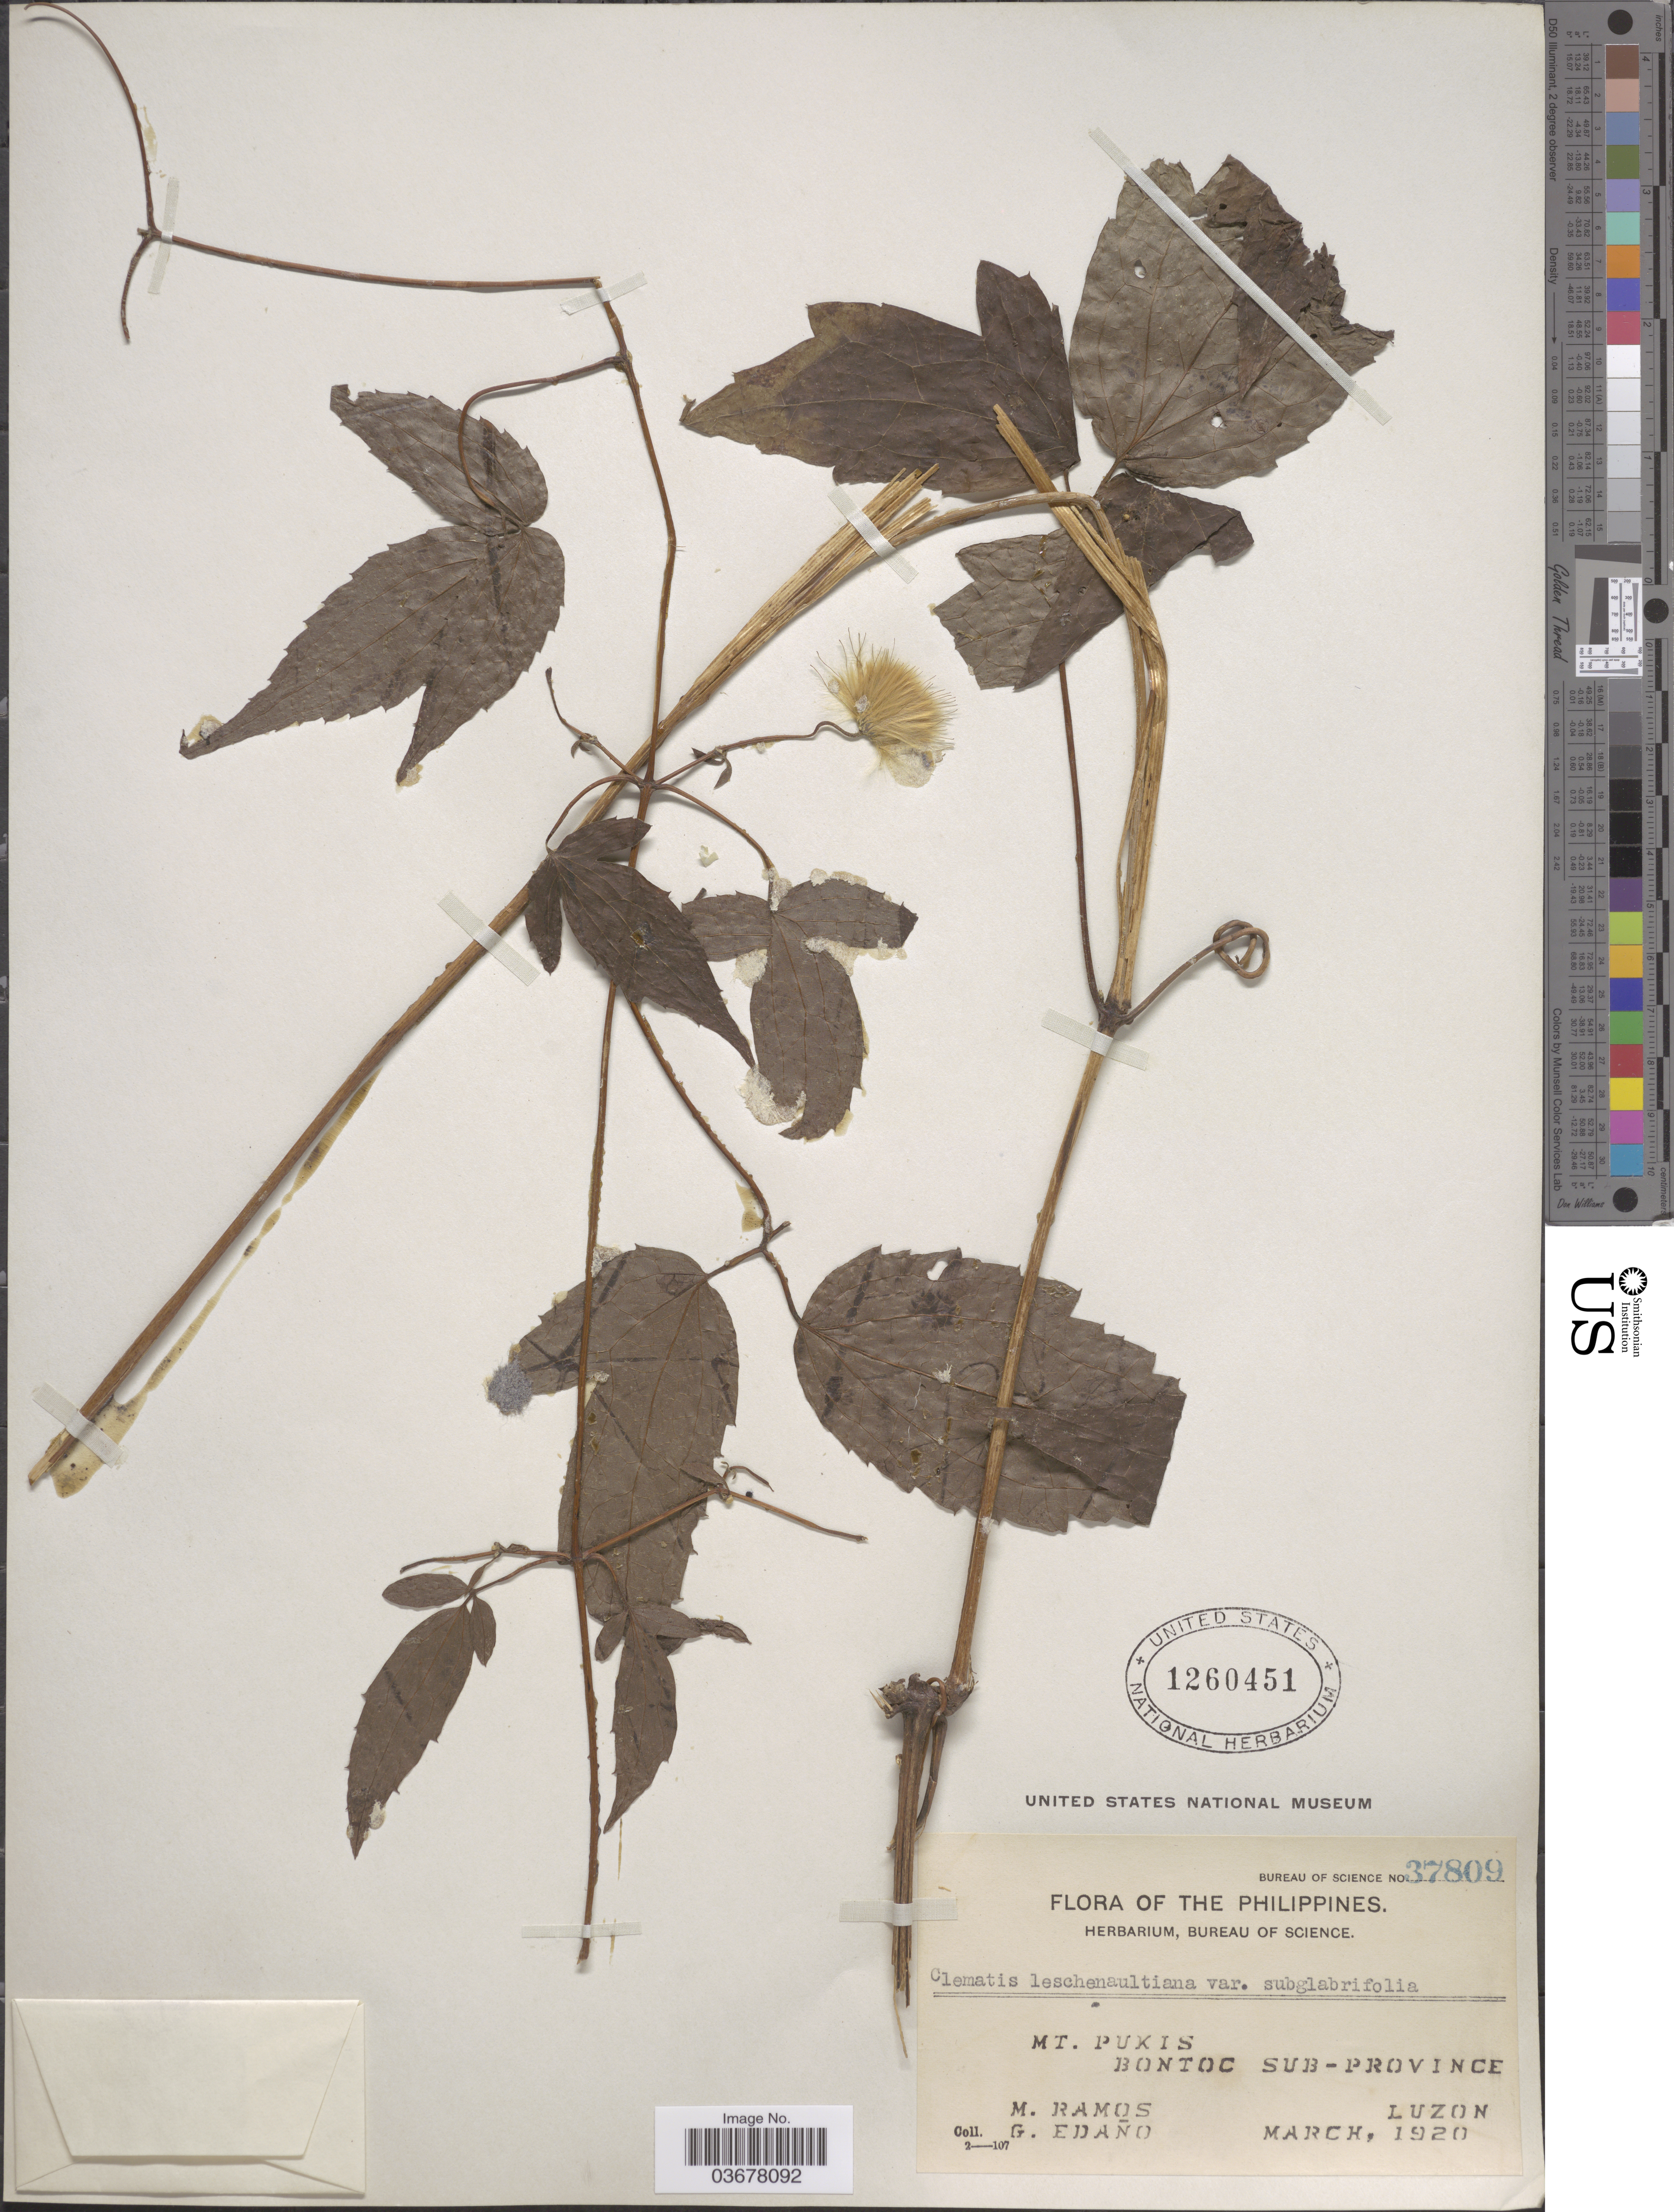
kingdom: Plantae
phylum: Tracheophyta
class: Magnoliopsida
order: Ranunculales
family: Ranunculaceae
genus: Clematis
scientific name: Clematis leschenaultiana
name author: DC.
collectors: M. Ramos & G. Edaño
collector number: Bureau of Science 37809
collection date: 1920-03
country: Philippines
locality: Mt. Pukis. Bontoc Sub-Province. Luzon.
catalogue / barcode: US 1260451